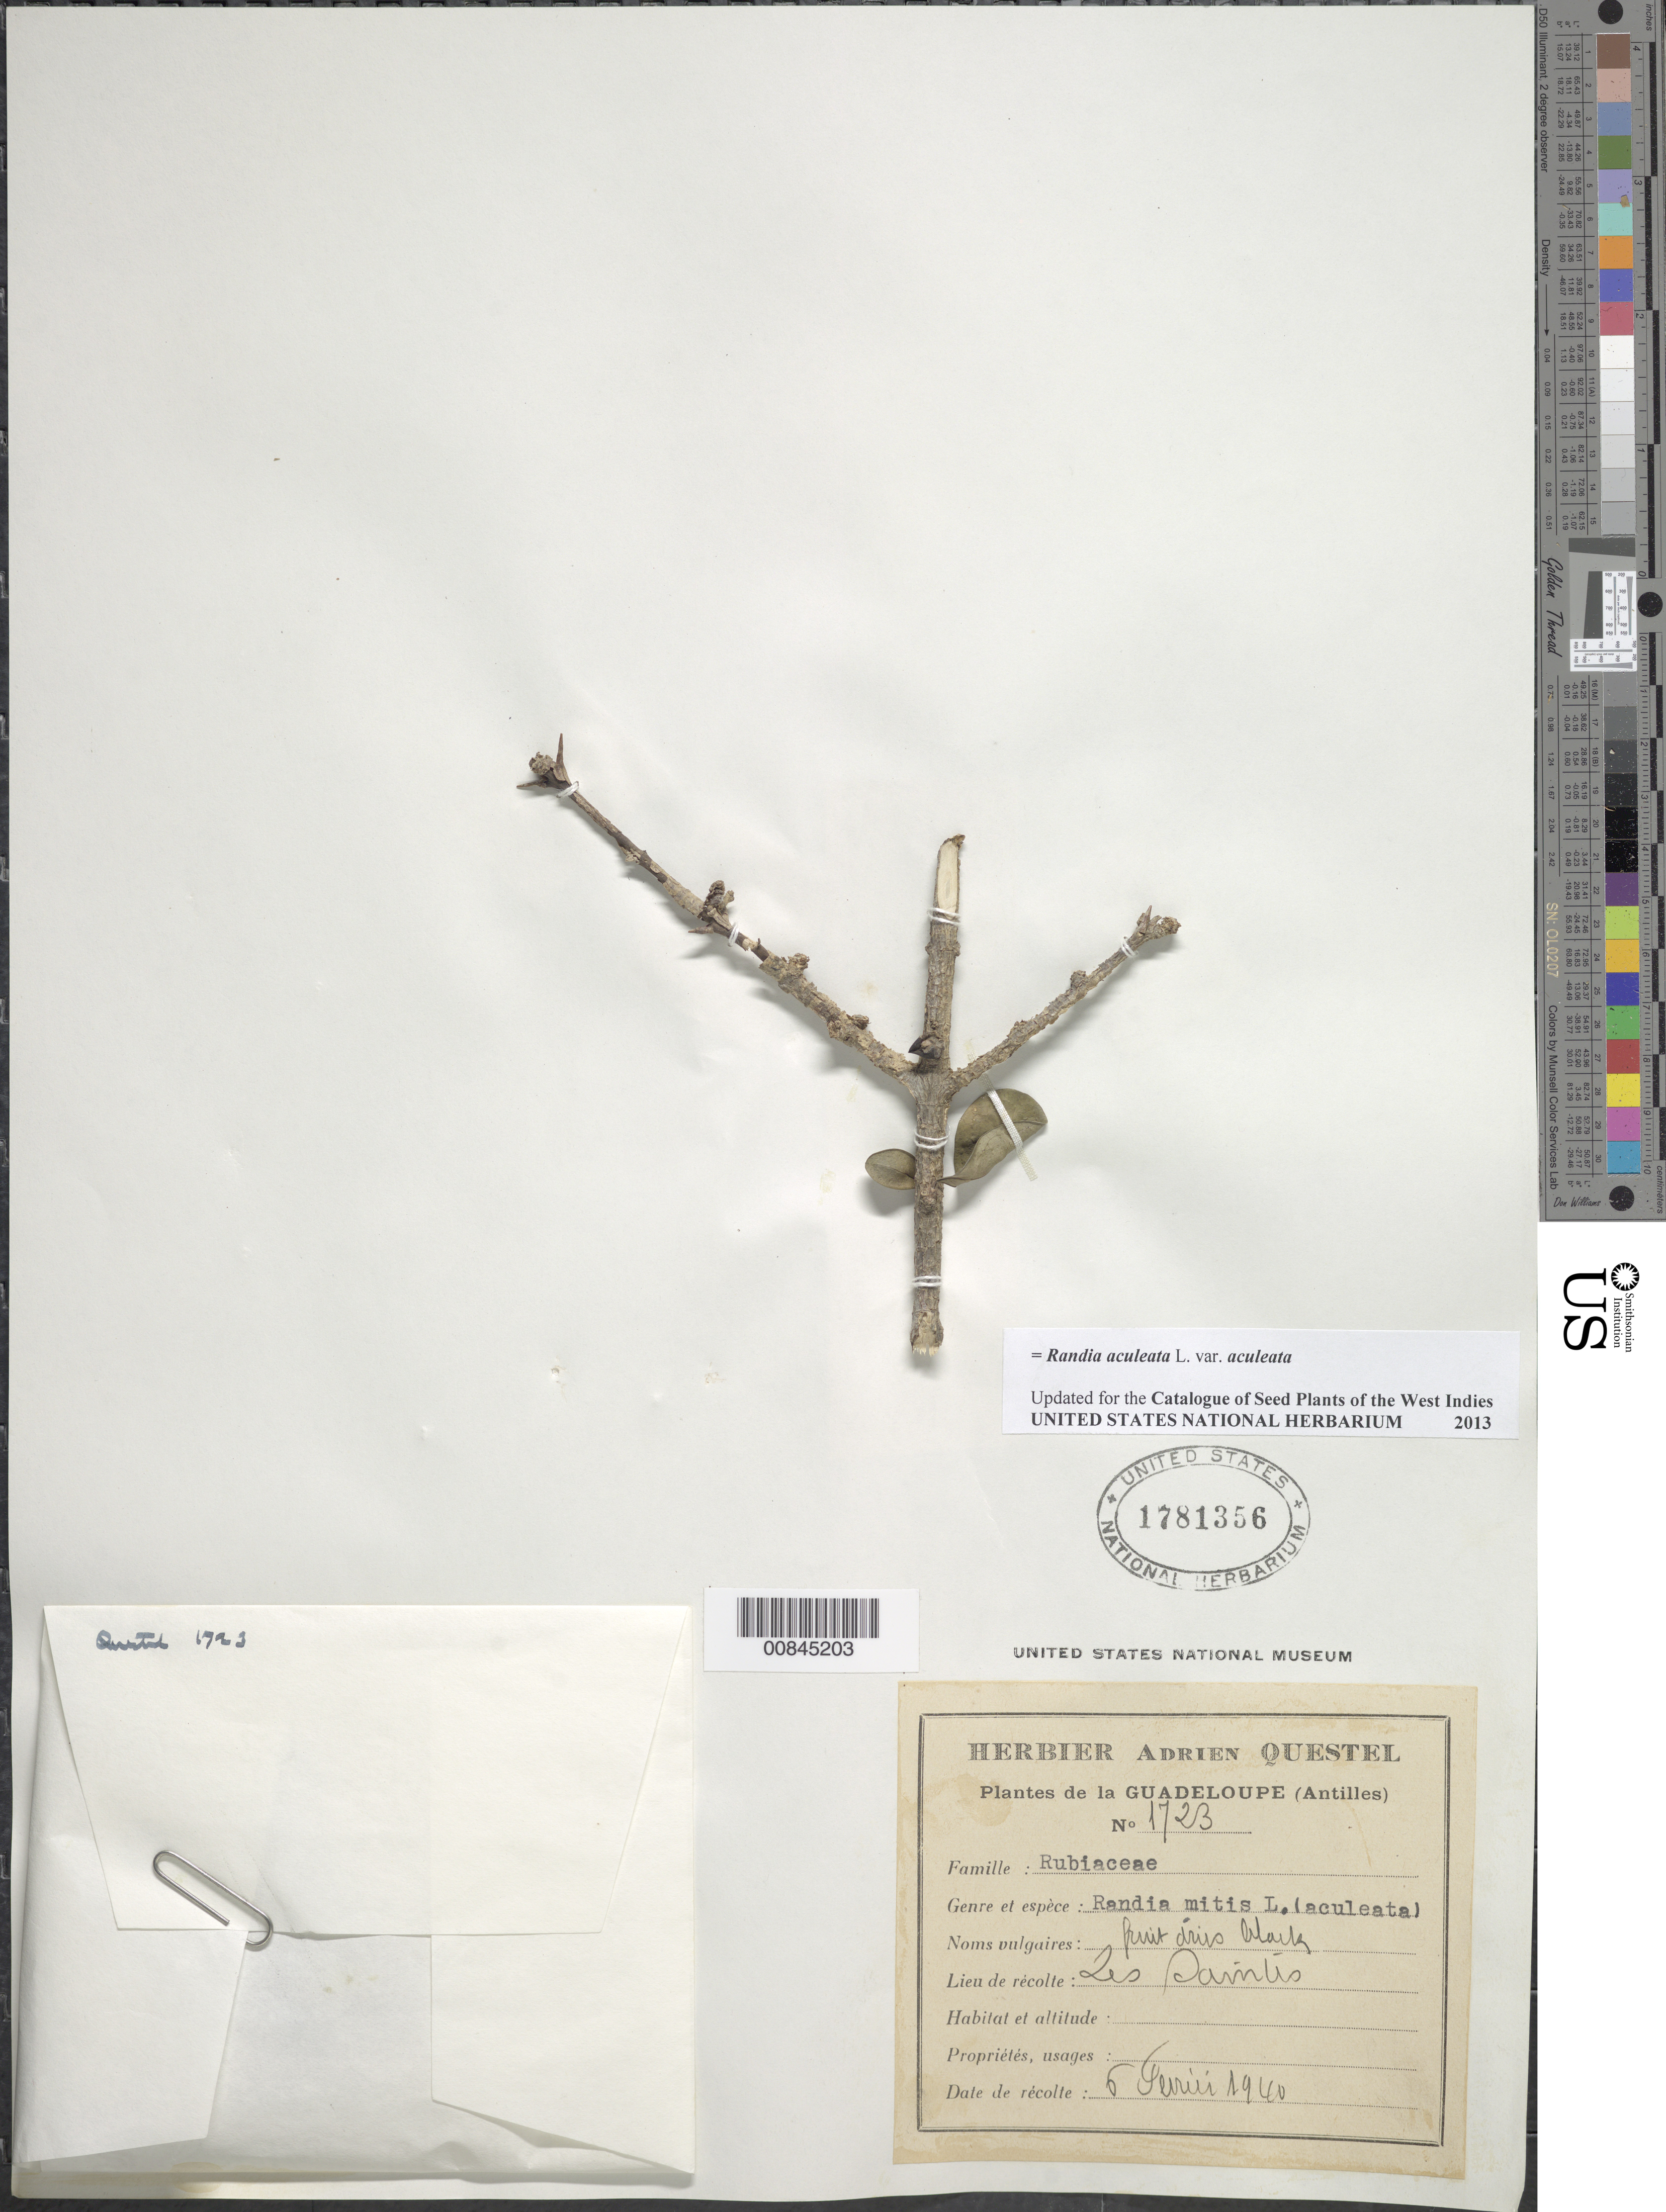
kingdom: Plantae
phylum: Tracheophyta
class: Magnoliopsida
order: Gentianales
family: Rubiaceae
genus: Randia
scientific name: Randia aculeata var. aculeata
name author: L.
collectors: A. Questel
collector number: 1723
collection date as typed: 06 Feb 1940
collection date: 1940-02-06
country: Guadeloupe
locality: Les Saintis (sp?)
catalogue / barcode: US 1781356